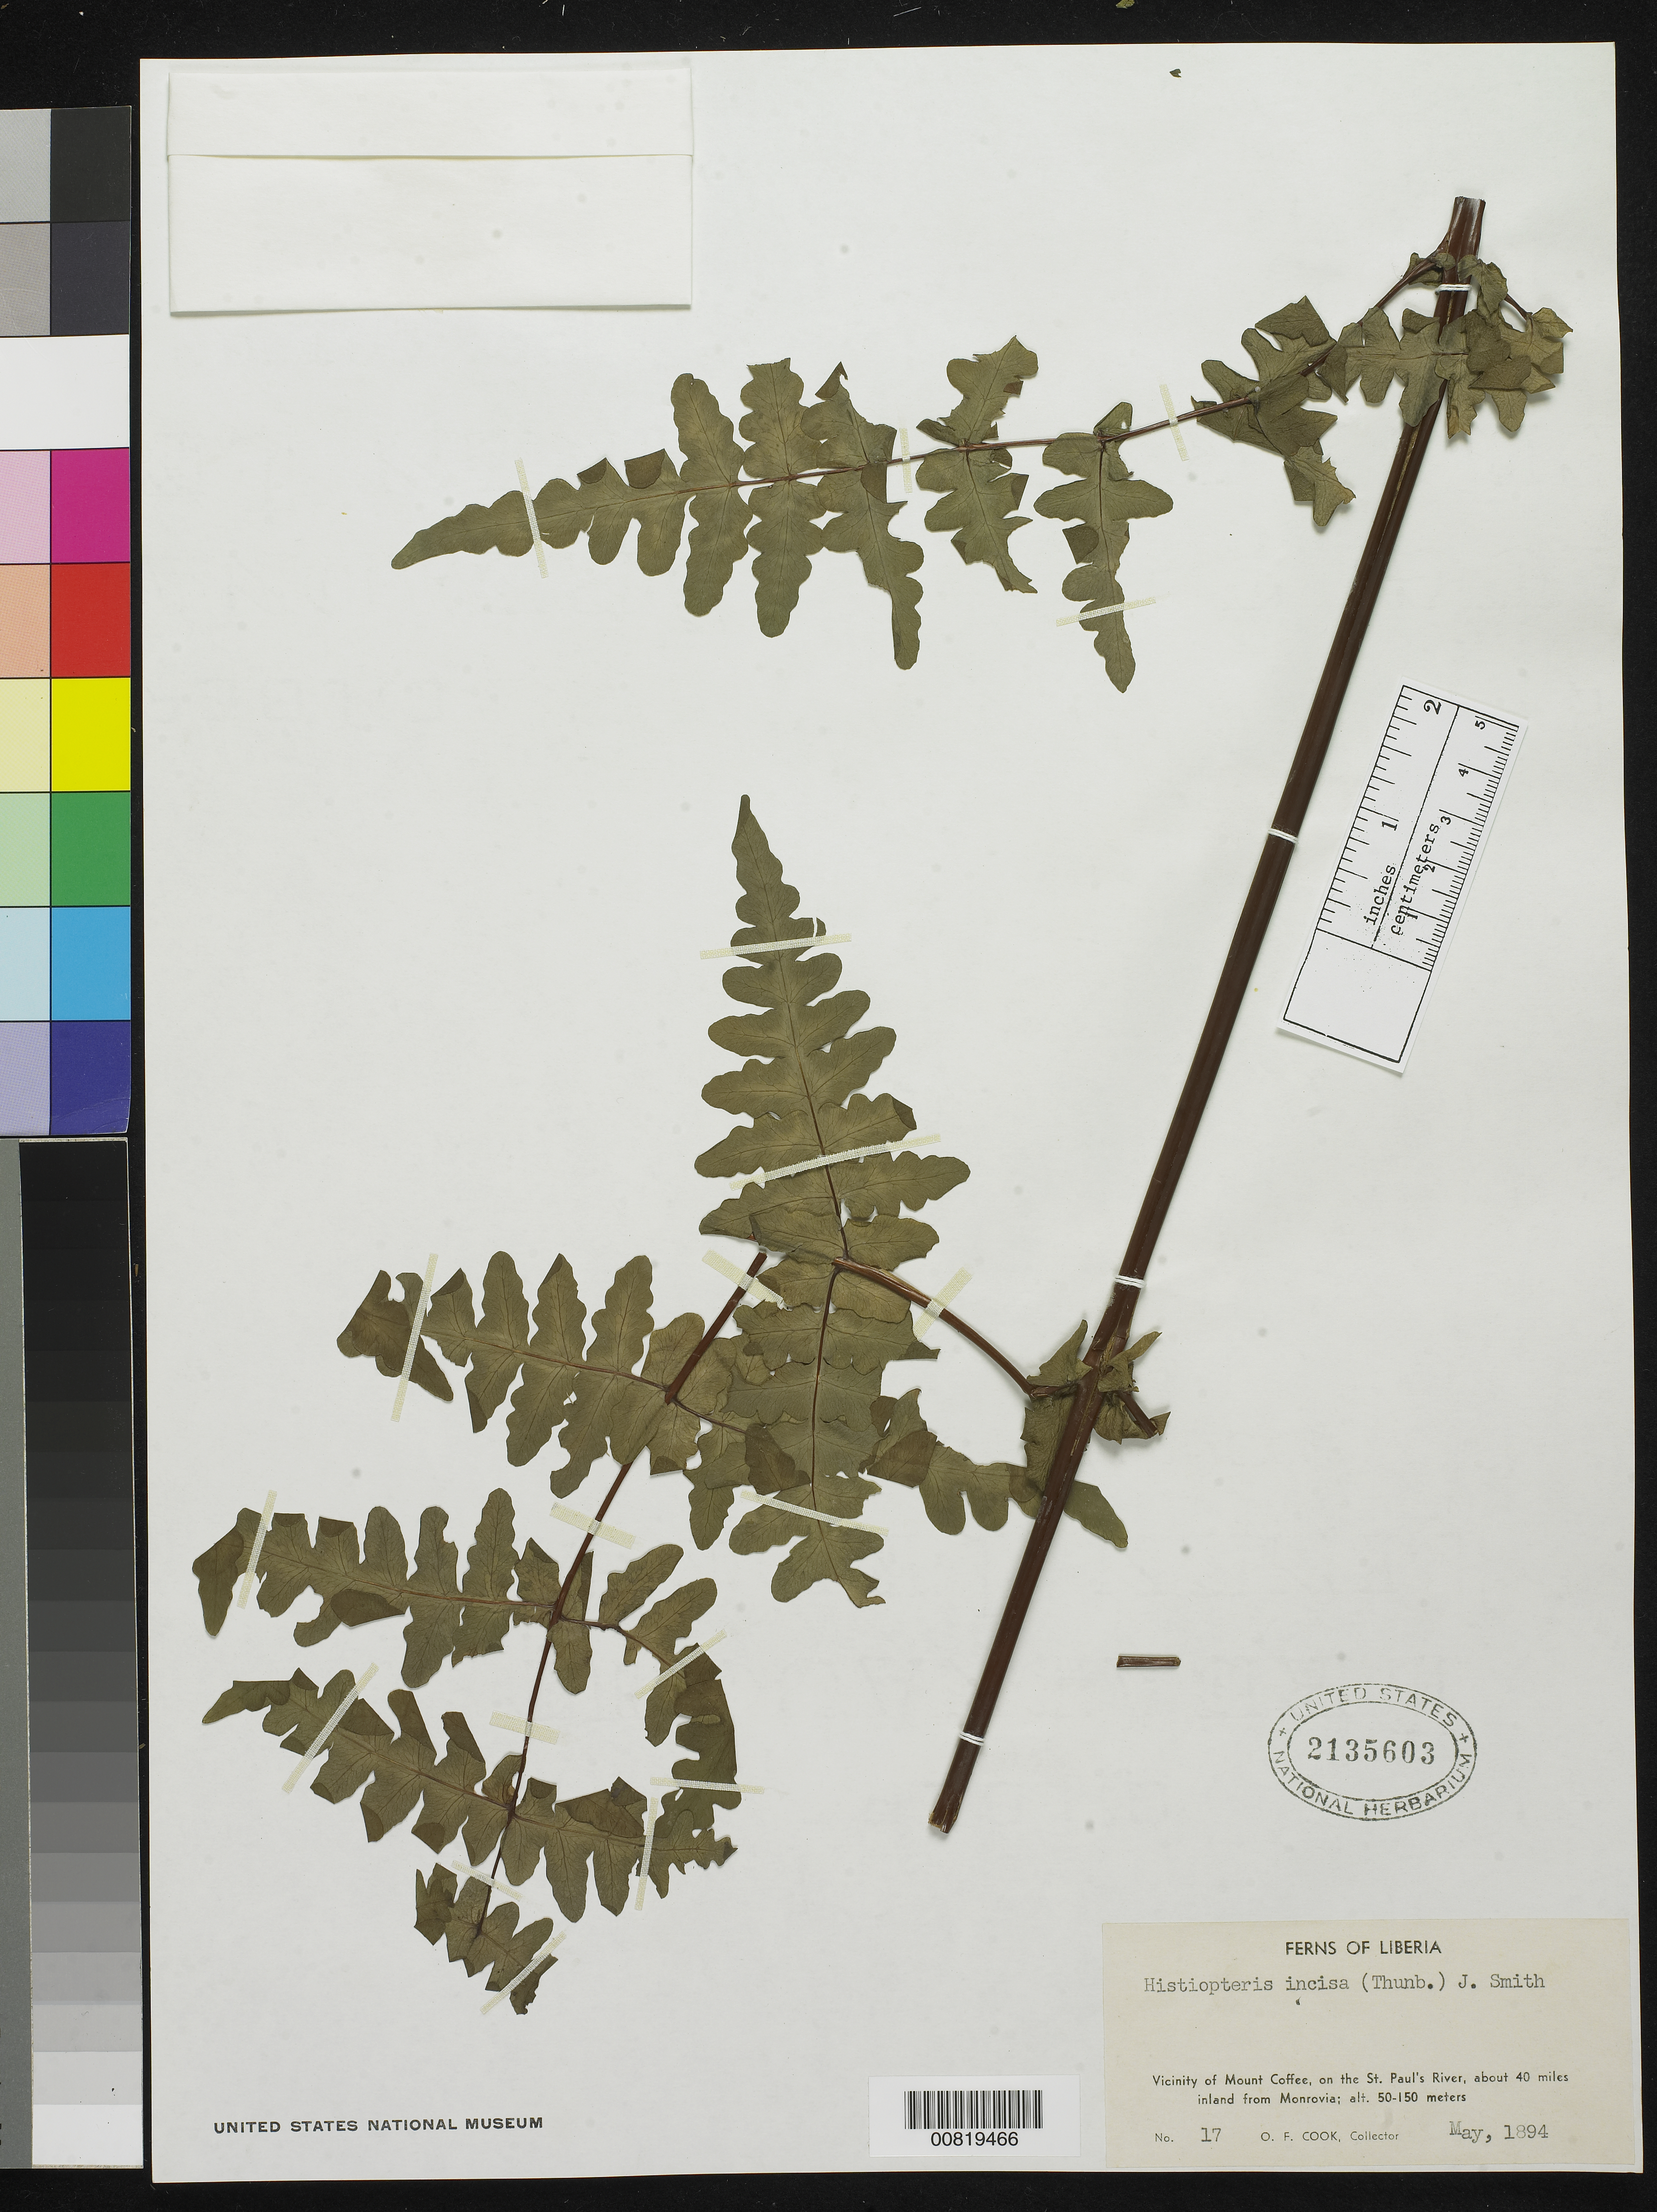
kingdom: Plantae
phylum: Tracheophyta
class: Polypodiopsida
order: Polypodiales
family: Dennstaedtiaceae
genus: Histiopteris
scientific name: Histiopteris incisa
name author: (Thunb.) J. Sm.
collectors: O. F. Cook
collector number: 17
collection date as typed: May 1894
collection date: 1894-05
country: Liberia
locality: Vicinity of Mt. Coffee, on the St. Paul's River, about 40 miles inland from Monrovia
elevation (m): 50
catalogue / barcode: US 2135603